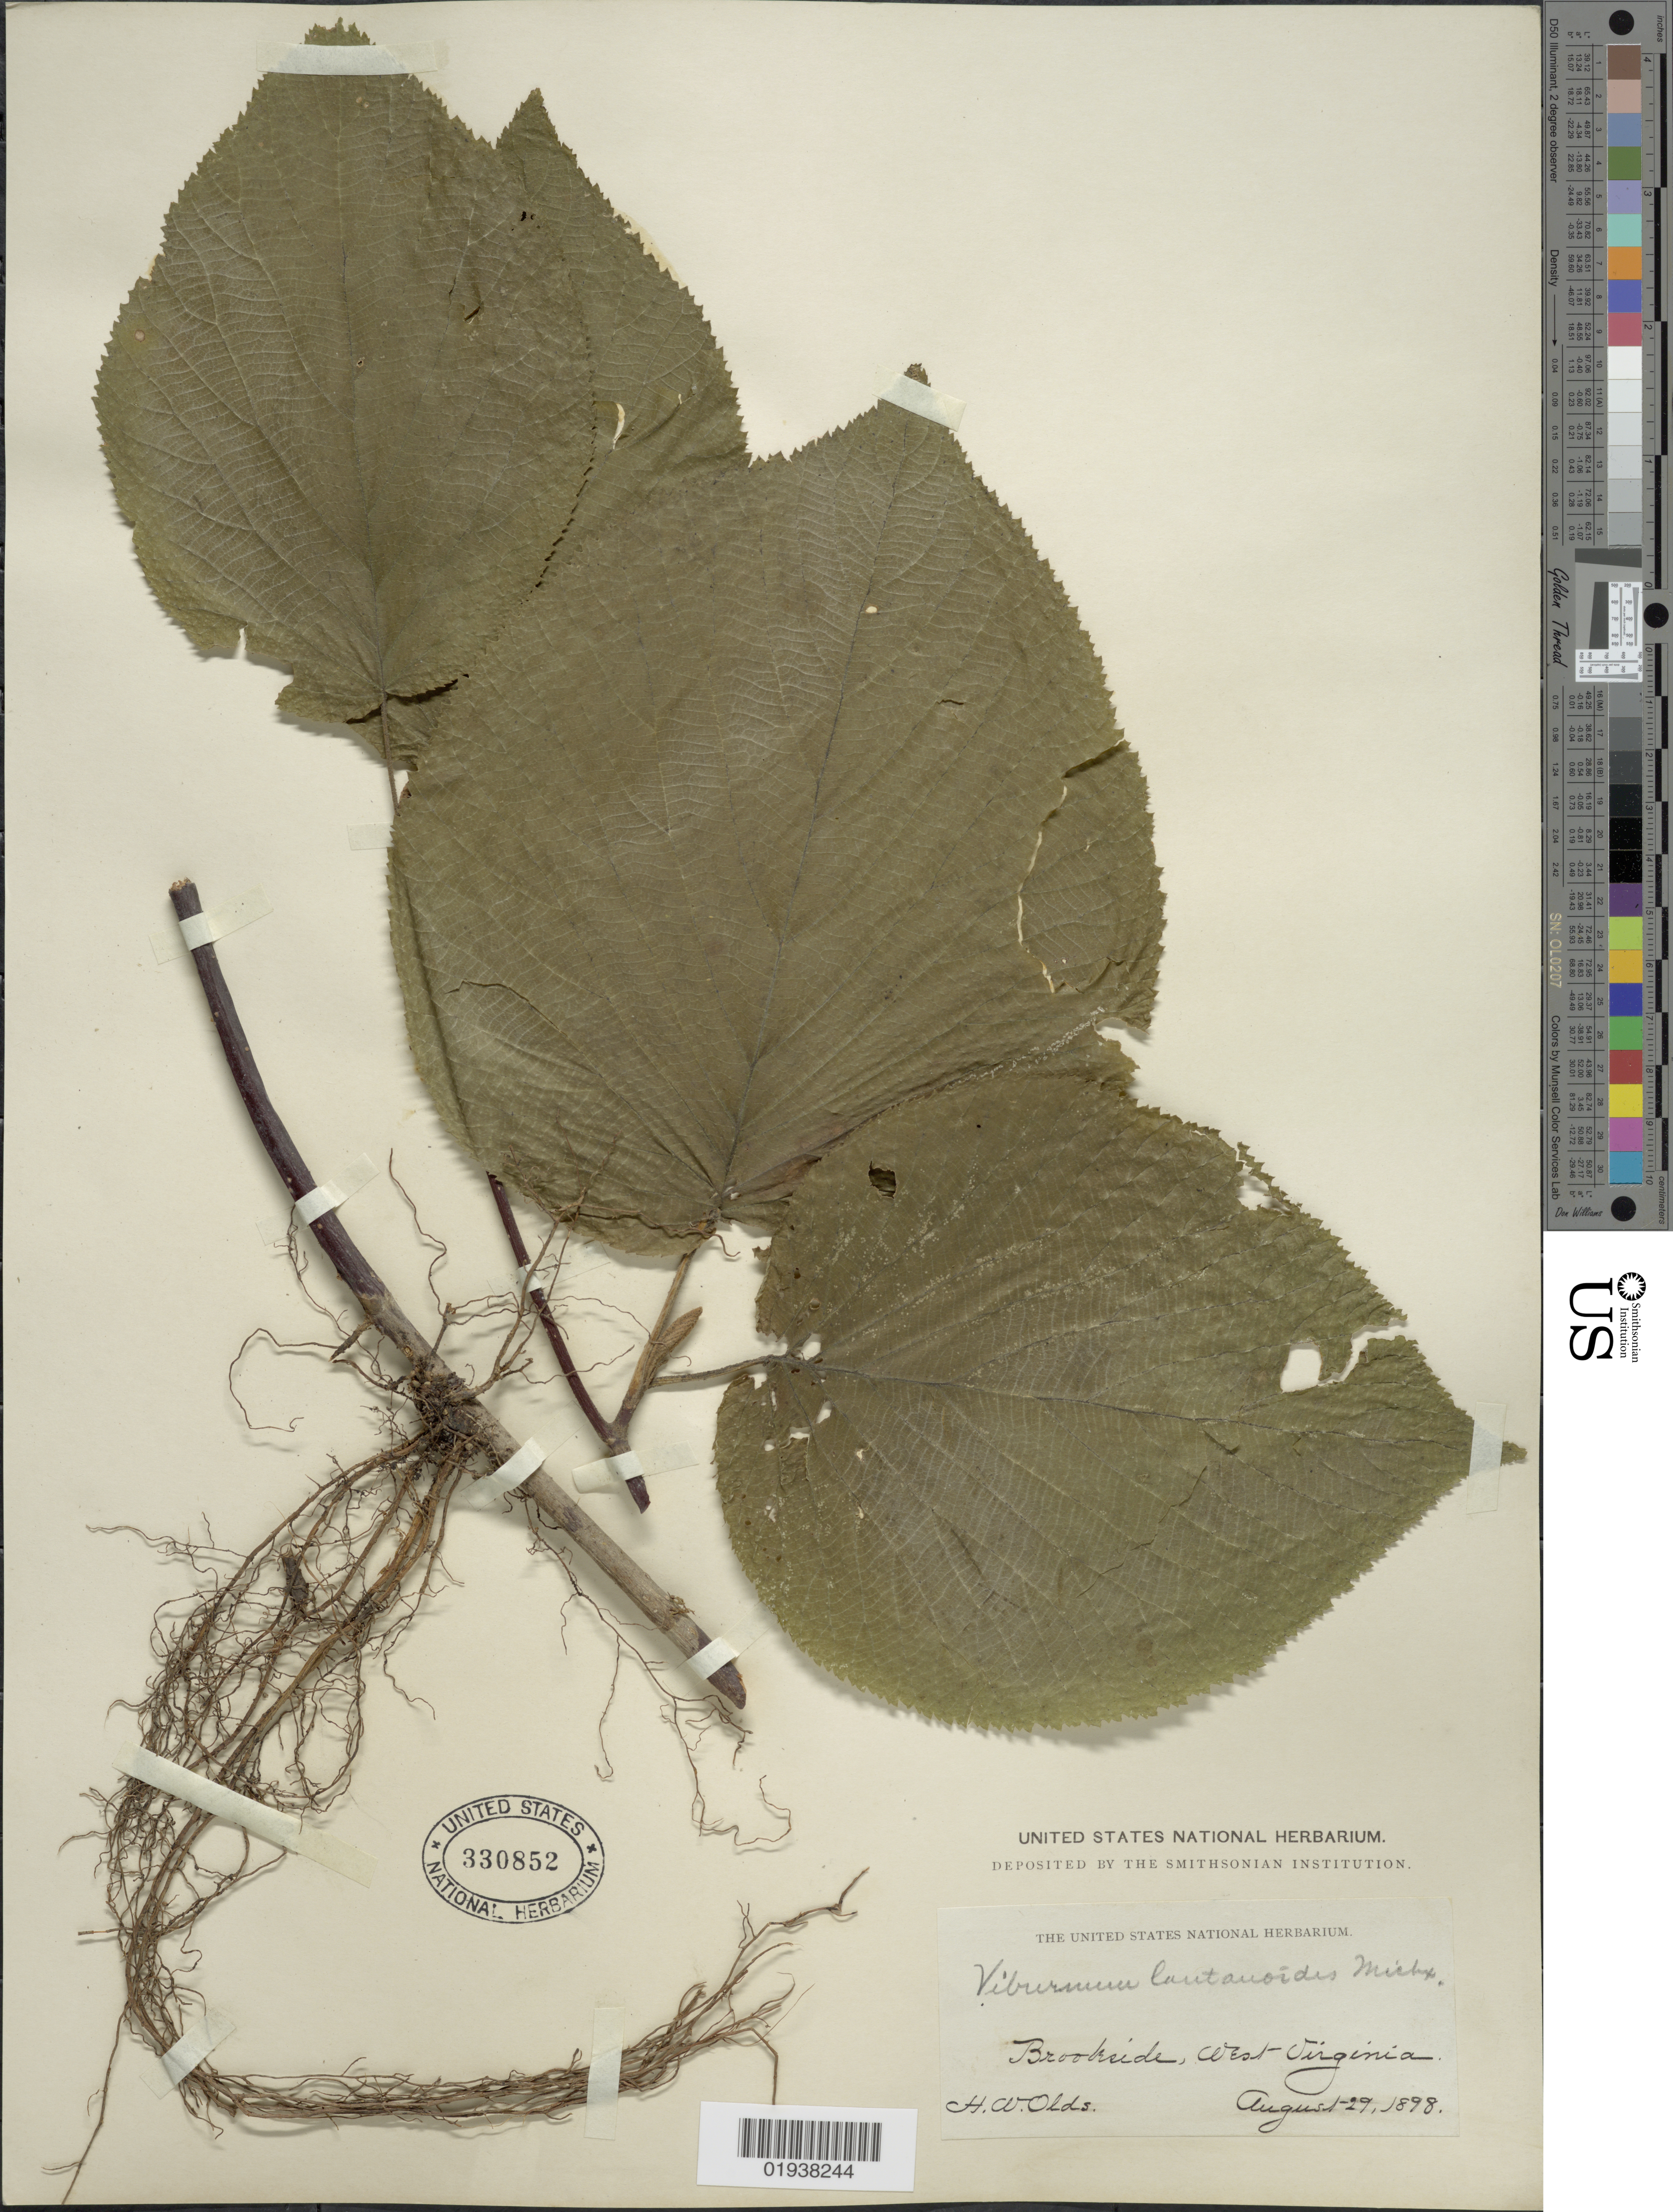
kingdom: Plantae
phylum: Tracheophyta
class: Magnoliopsida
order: Dipsacales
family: Viburnaceae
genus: Viburnum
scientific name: Viburnum alnifolium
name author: Marshall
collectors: H. W. Olds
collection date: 1898-08-29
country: United States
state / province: West Virginia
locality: Brookside.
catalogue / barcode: US 330852